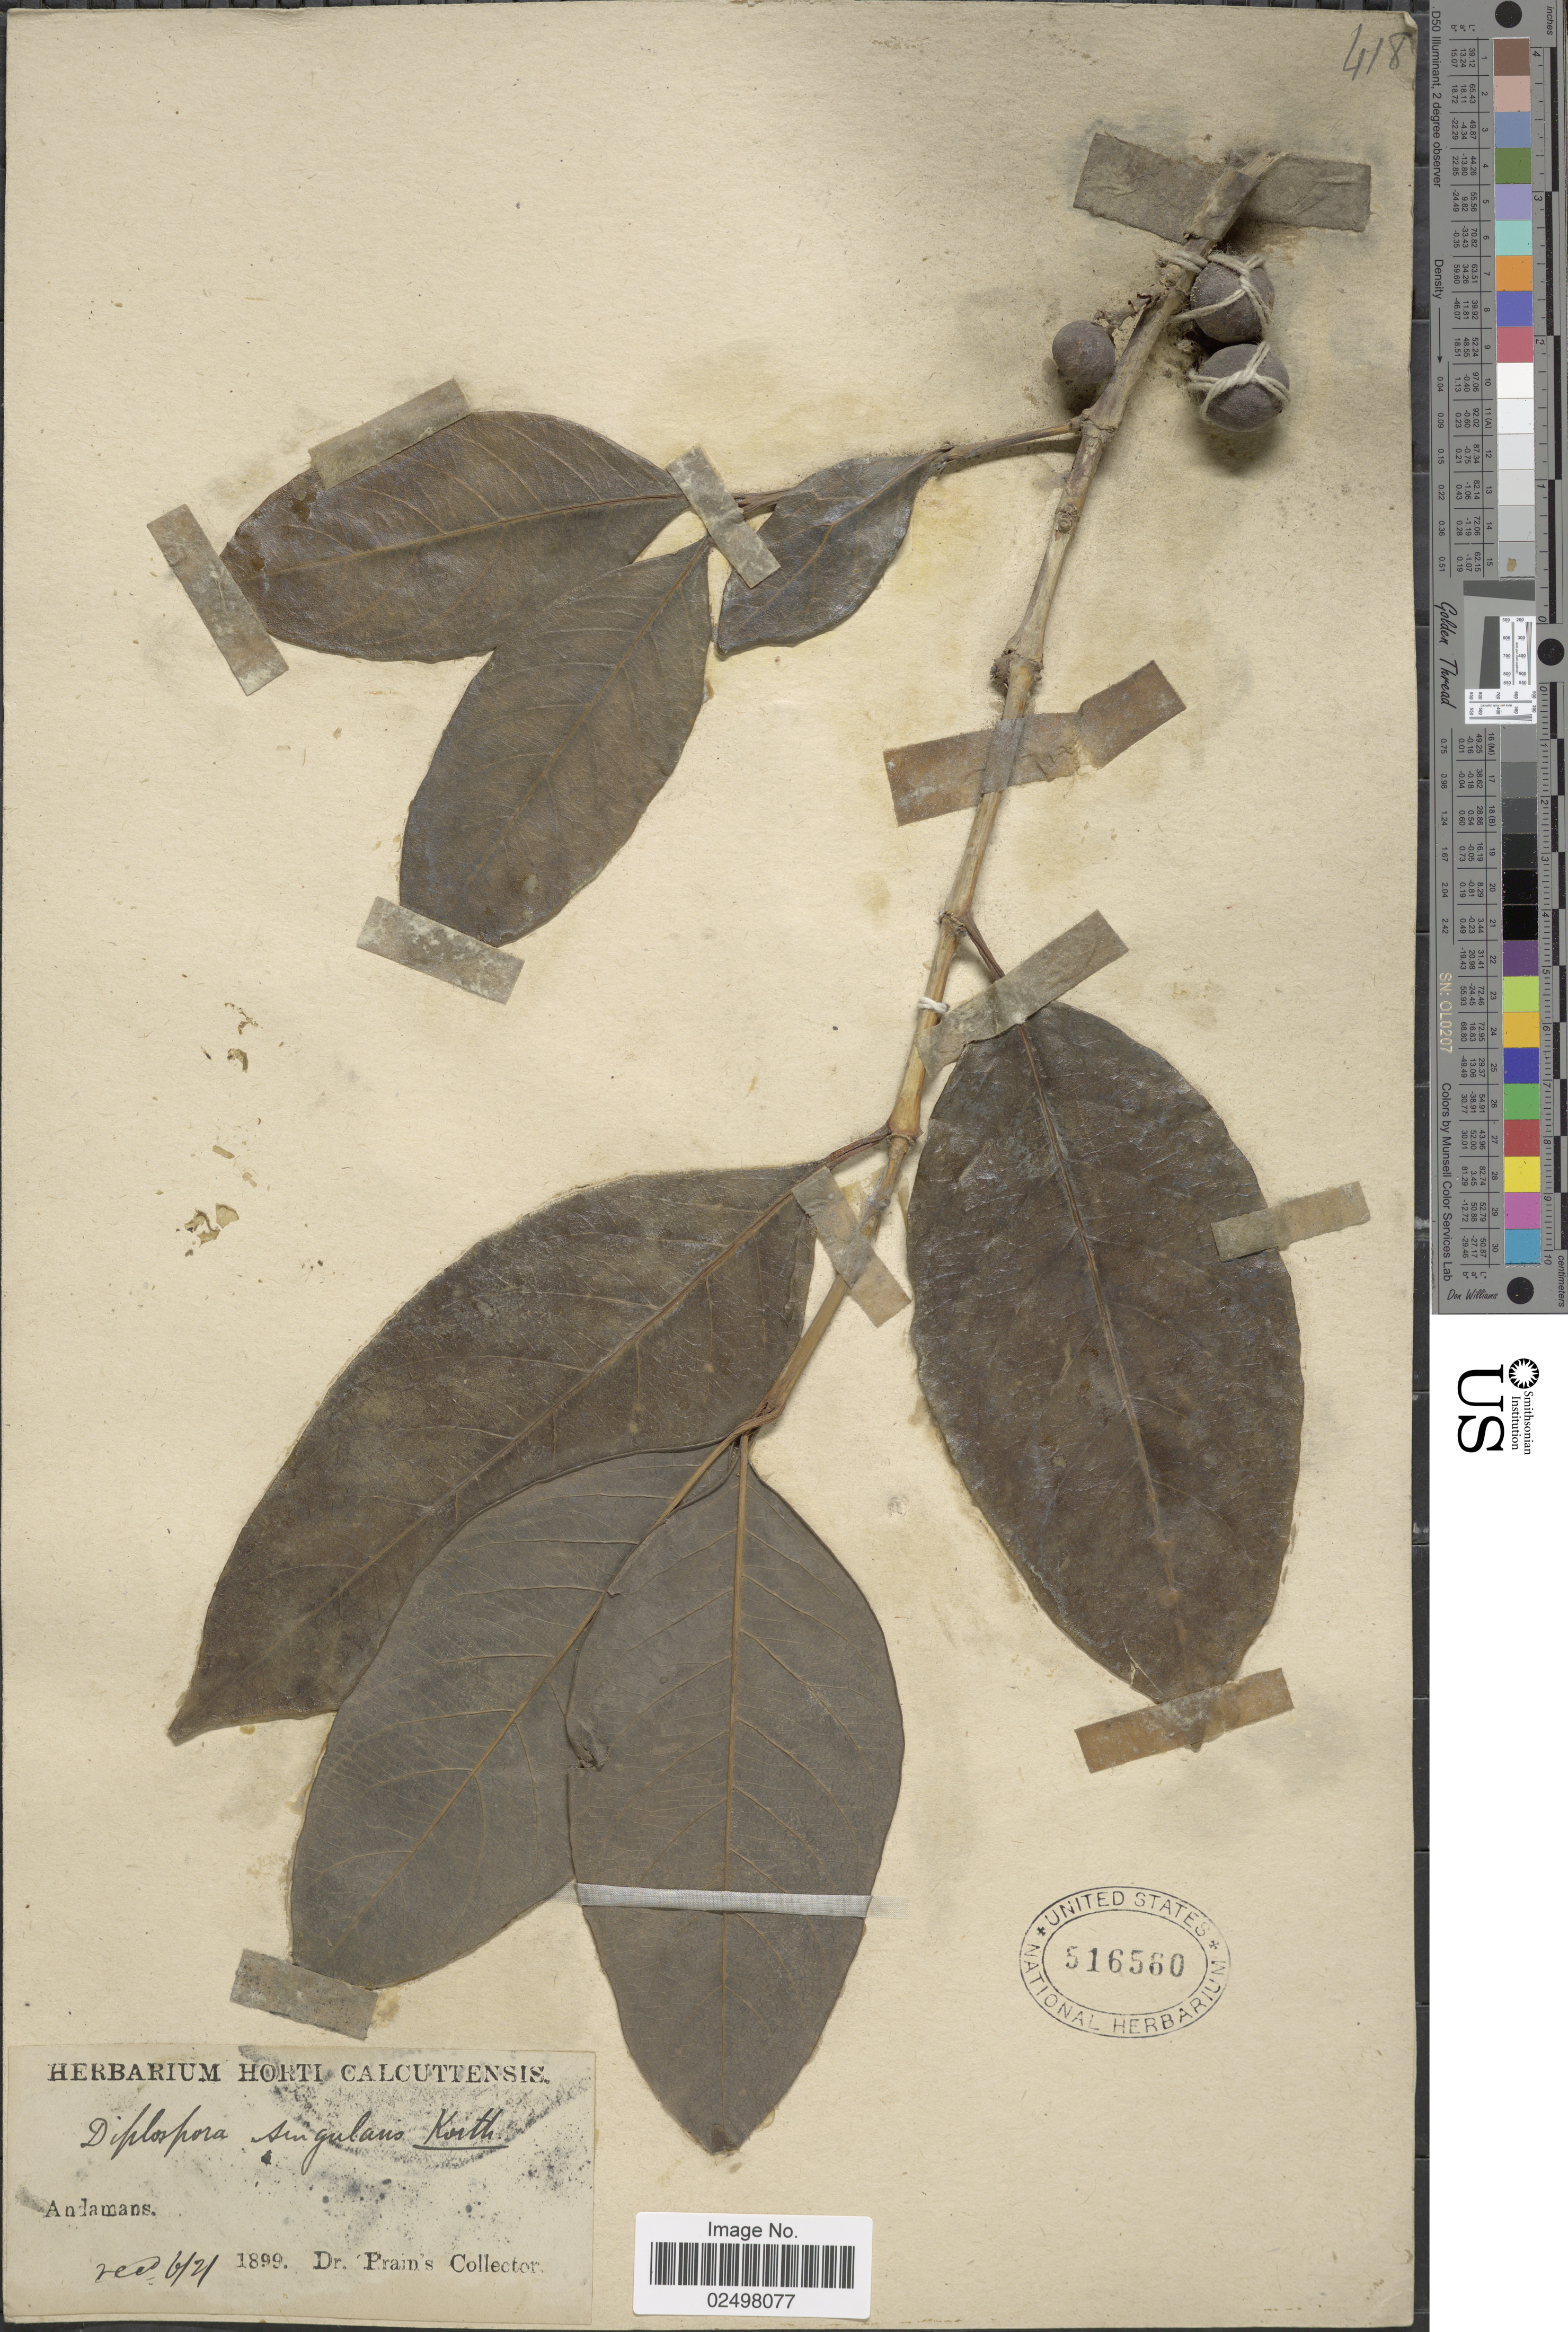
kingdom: Plantae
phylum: Tracheophyta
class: Magnoliopsida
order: Gentianales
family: Rubiaceae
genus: Tricalysia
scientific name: Tricalysia singularis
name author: (Korth.) K. Schum.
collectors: Dr. Prain's collector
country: India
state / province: Andaman and Nicobar Islands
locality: Andamans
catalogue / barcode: US 516560